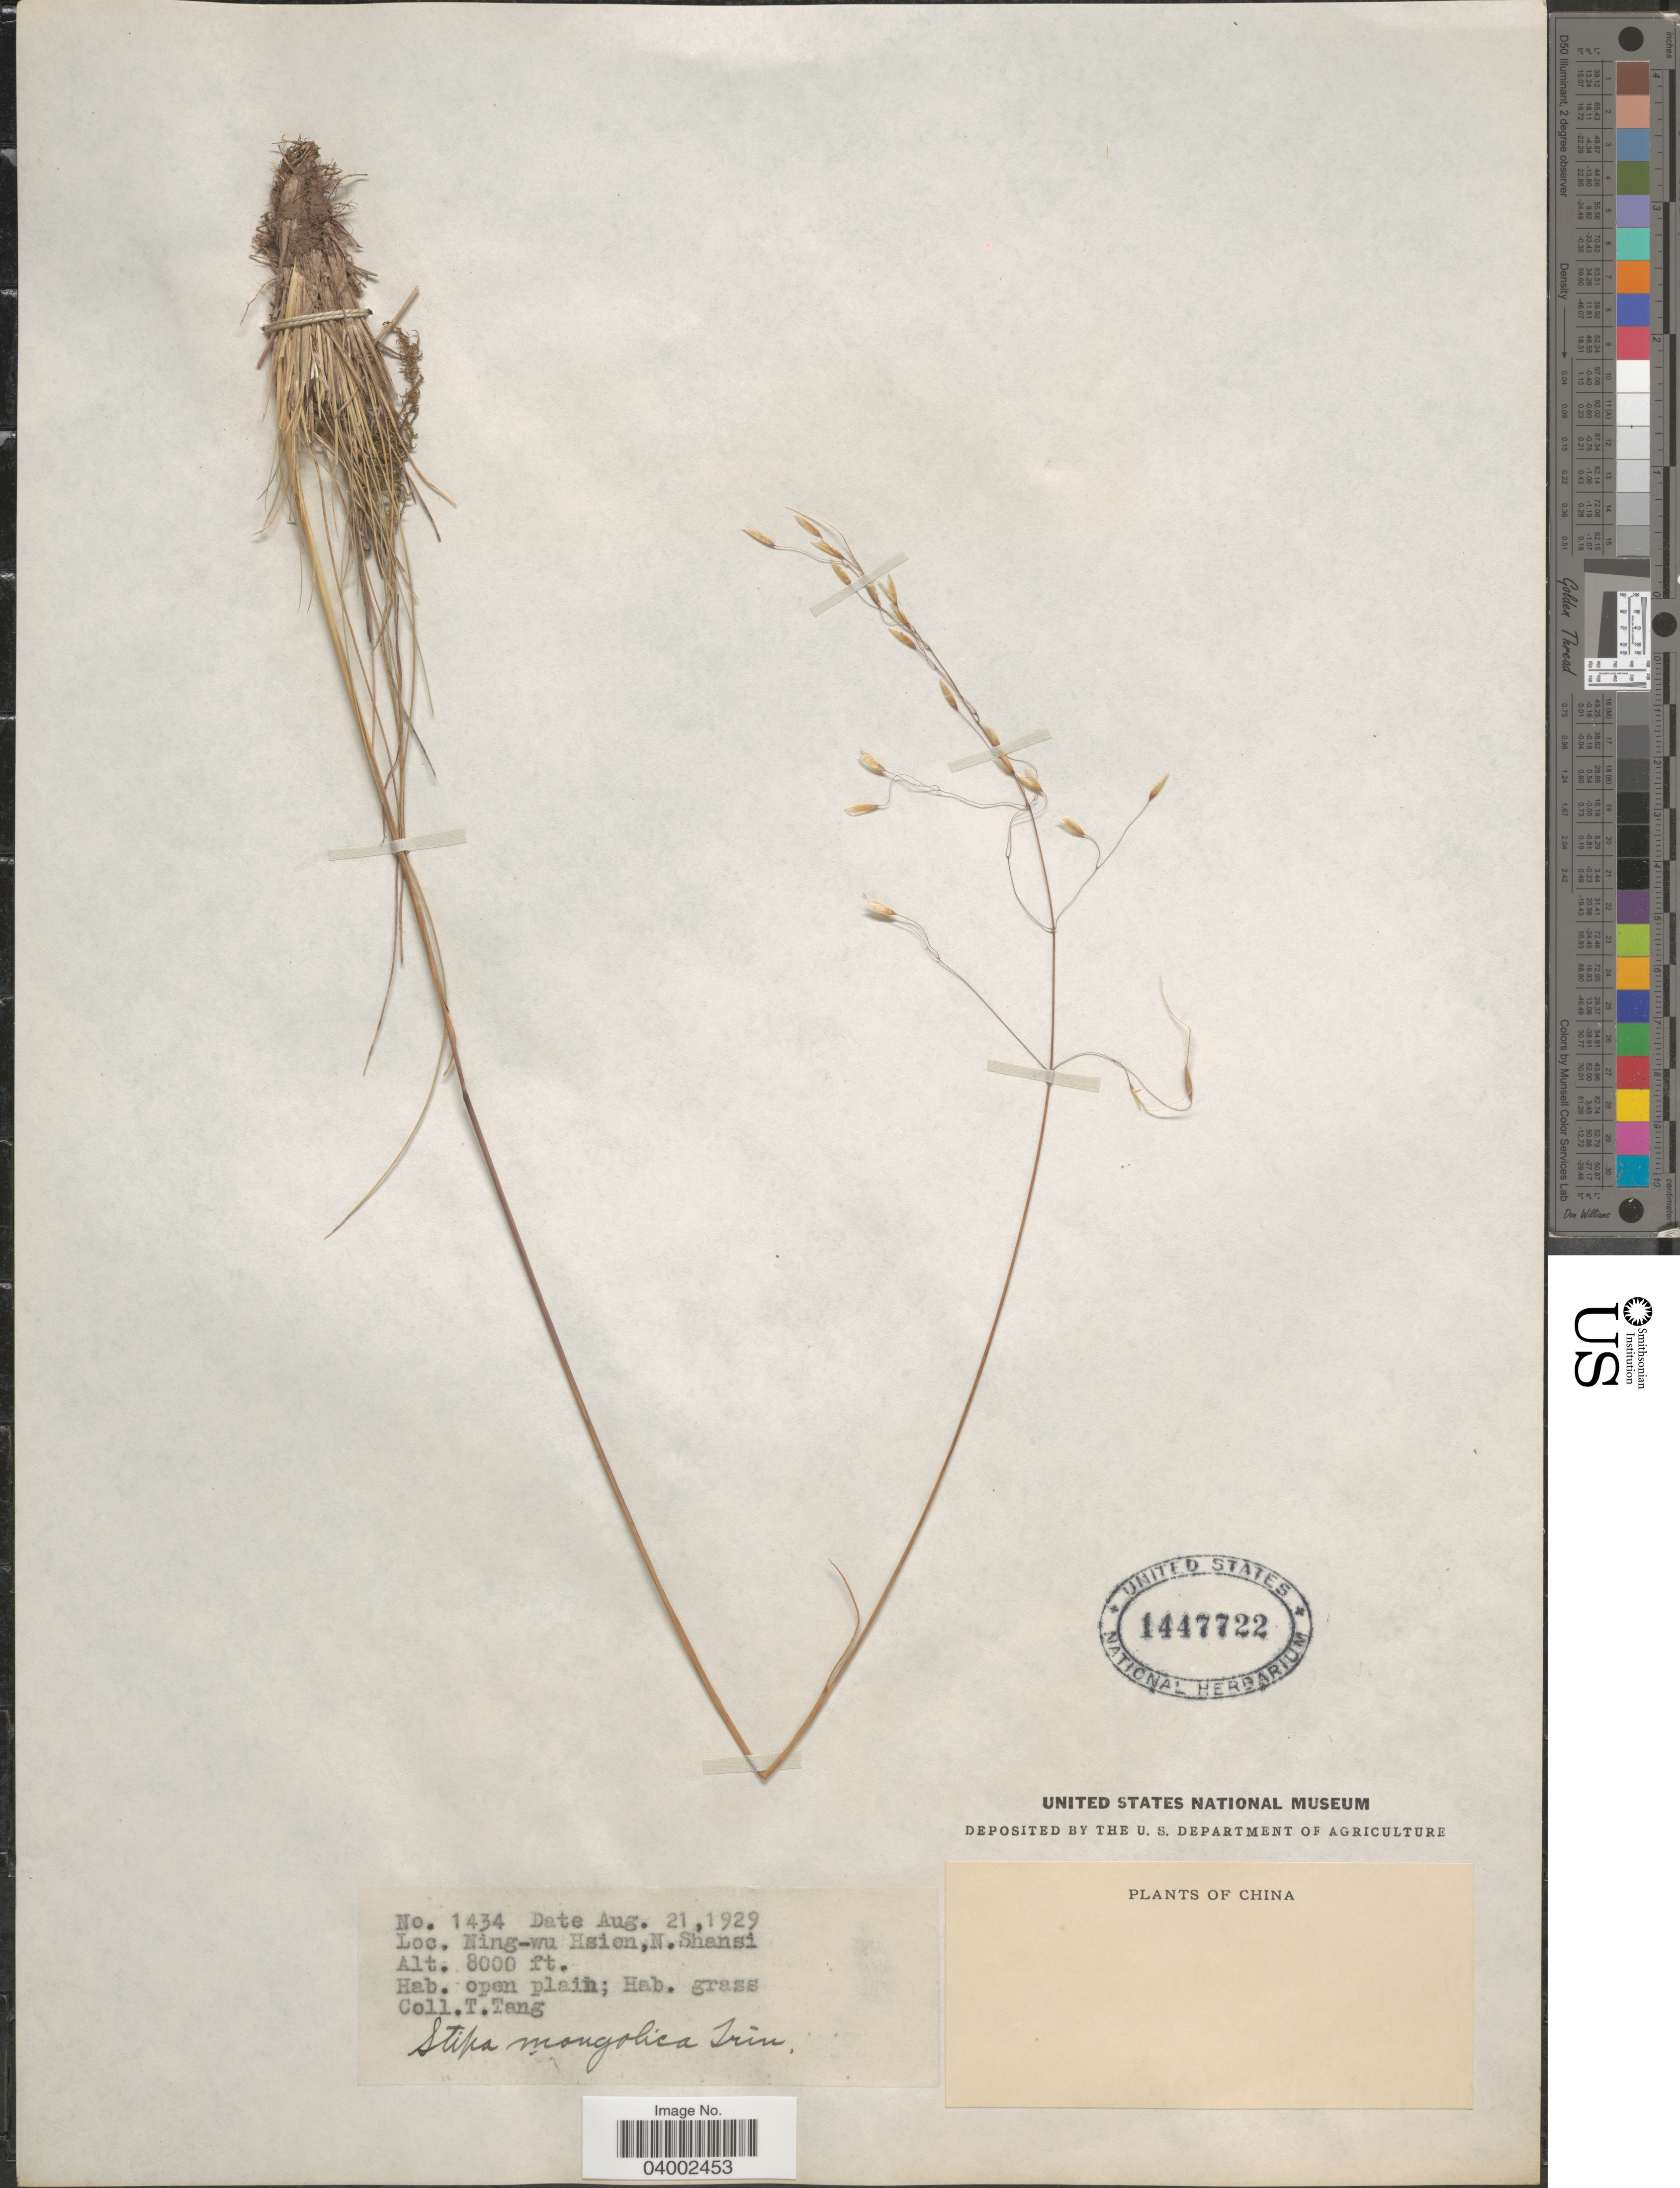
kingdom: Plantae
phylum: Tracheophyta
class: Liliopsida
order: Poales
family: Poaceae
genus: Ptilagrostis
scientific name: Ptilagrostis mongholica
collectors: T. Tang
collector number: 1434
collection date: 1929-08-21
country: China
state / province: Shanxi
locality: Ning-wu Hsien, N. Shansi.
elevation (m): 2438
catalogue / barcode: US 1447722